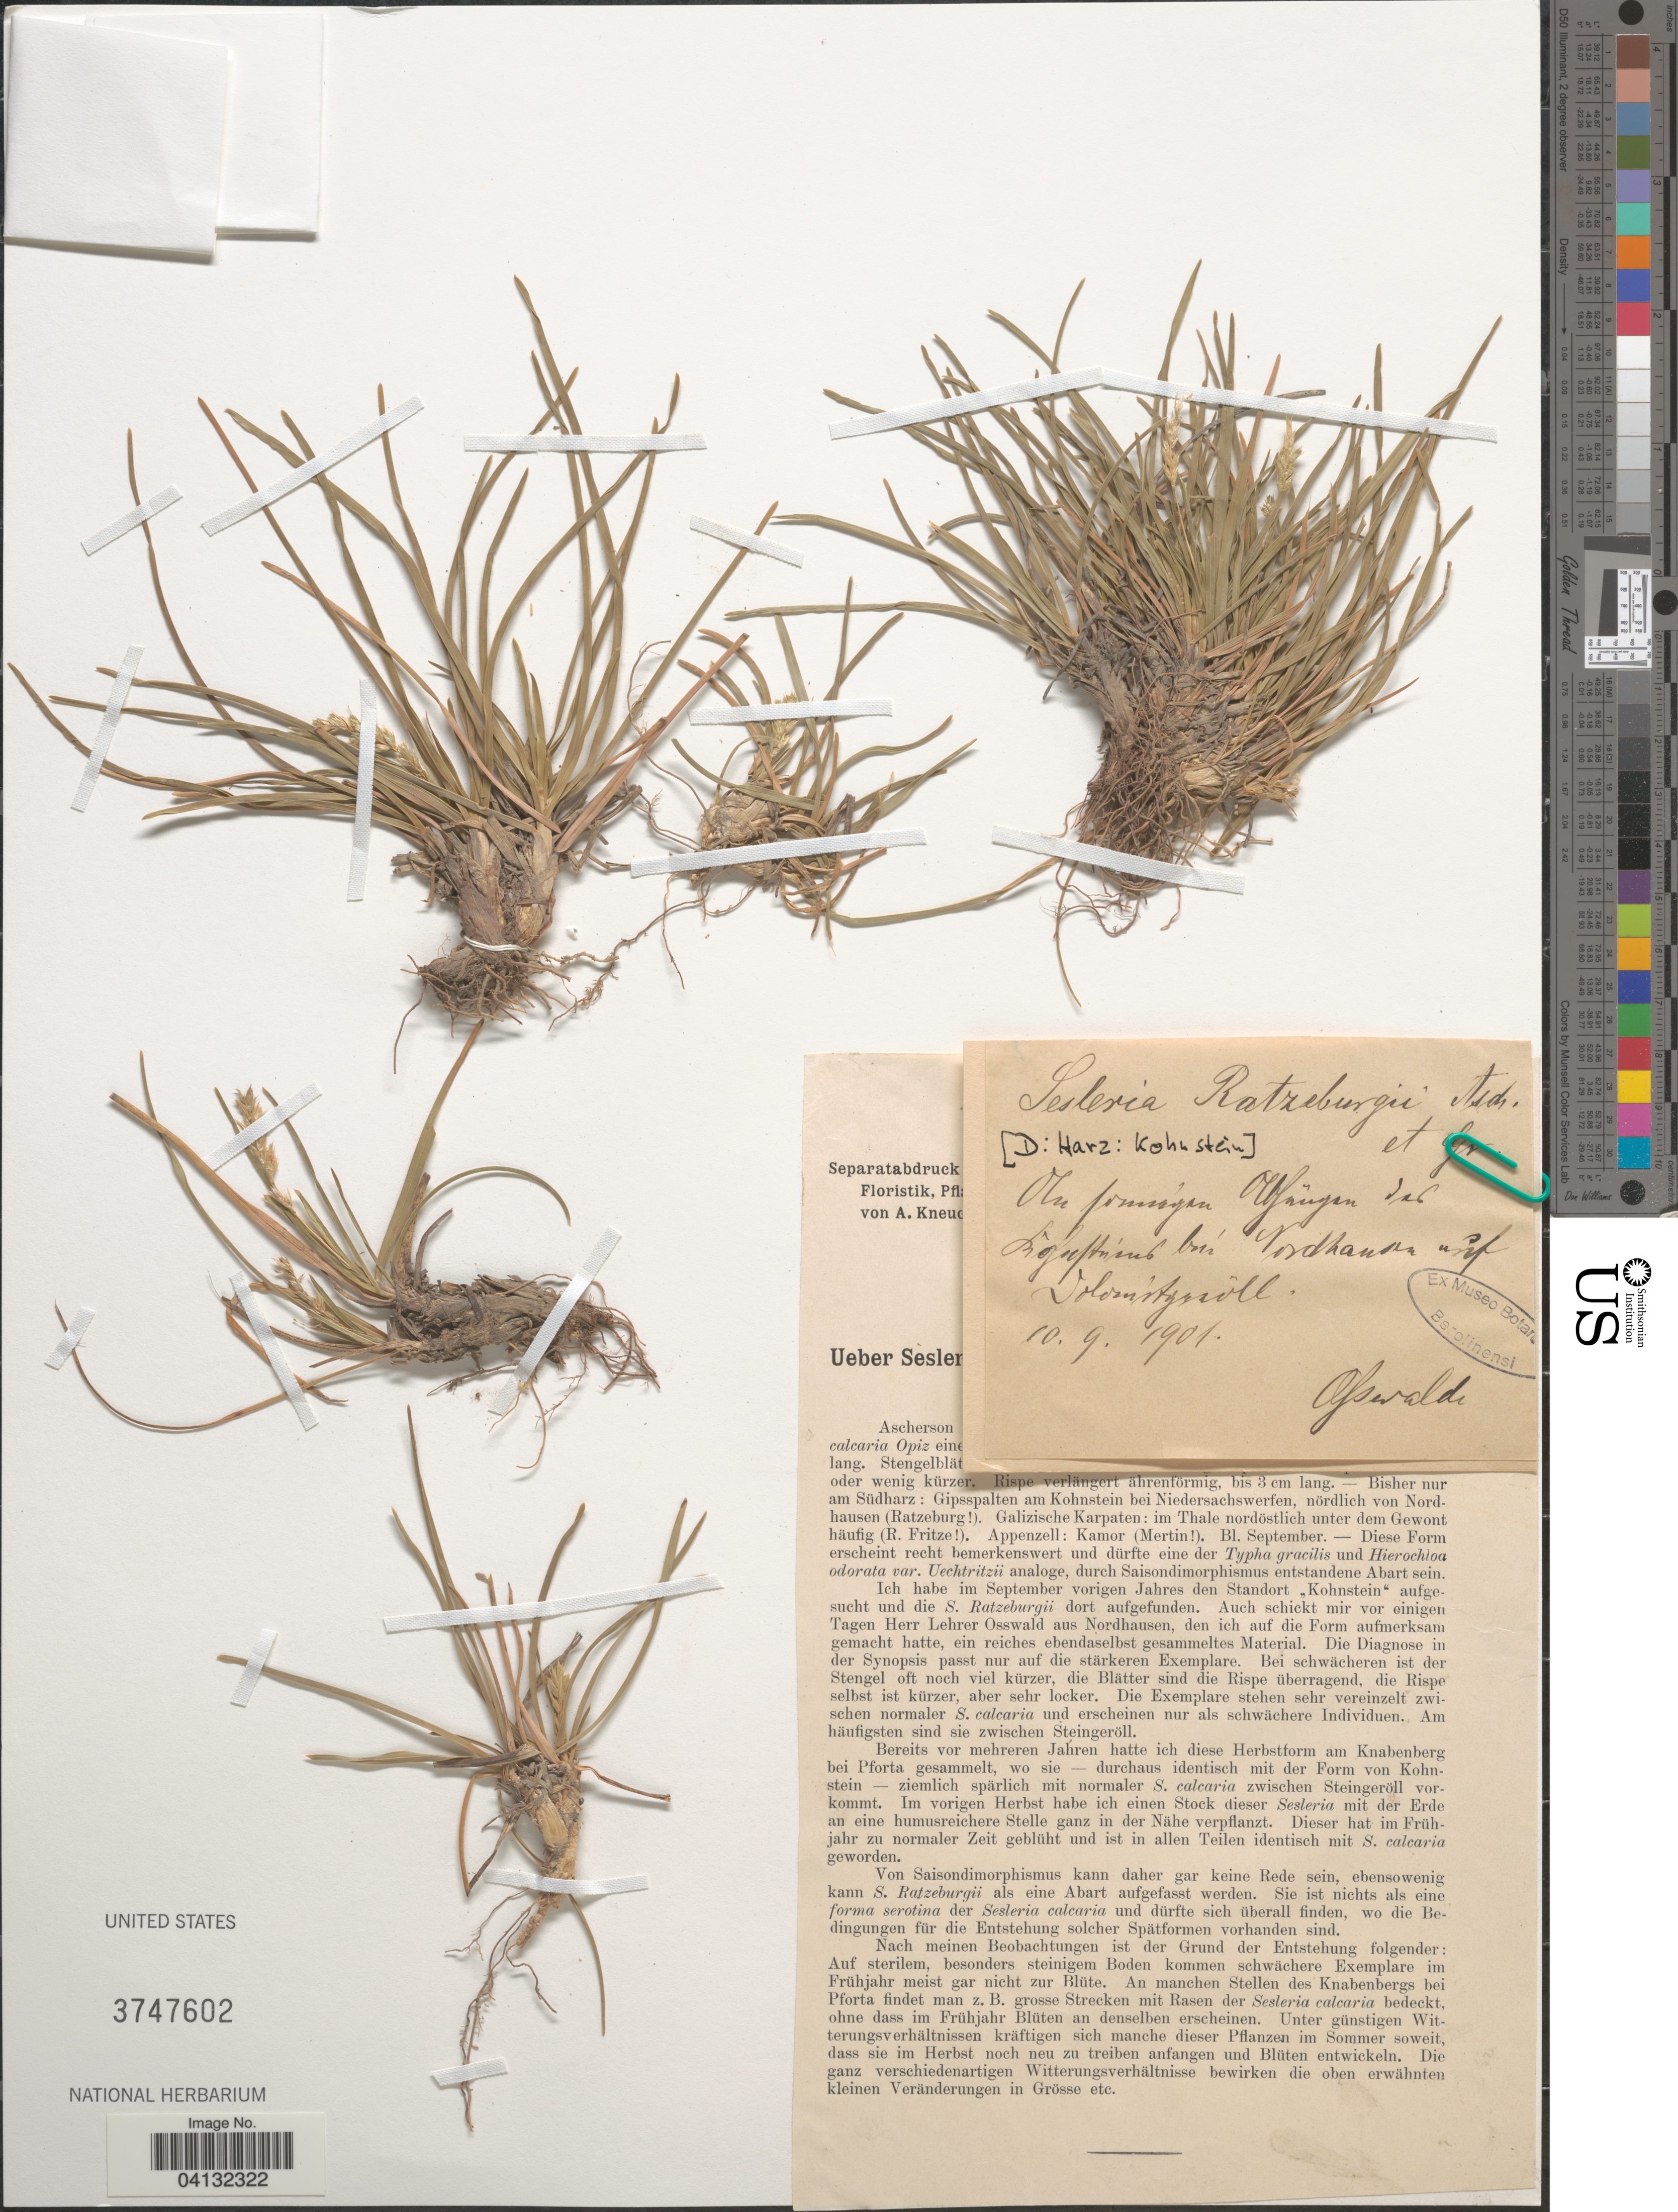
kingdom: Plantae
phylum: Tracheophyta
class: Liliopsida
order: Poales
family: Poaceae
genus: Sesleria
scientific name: Sesleria albicans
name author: Kit. ex Schult.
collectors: Osswald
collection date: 1901-09-10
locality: [illegible text] auf Dolomitgeröll.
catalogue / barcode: US 3747602